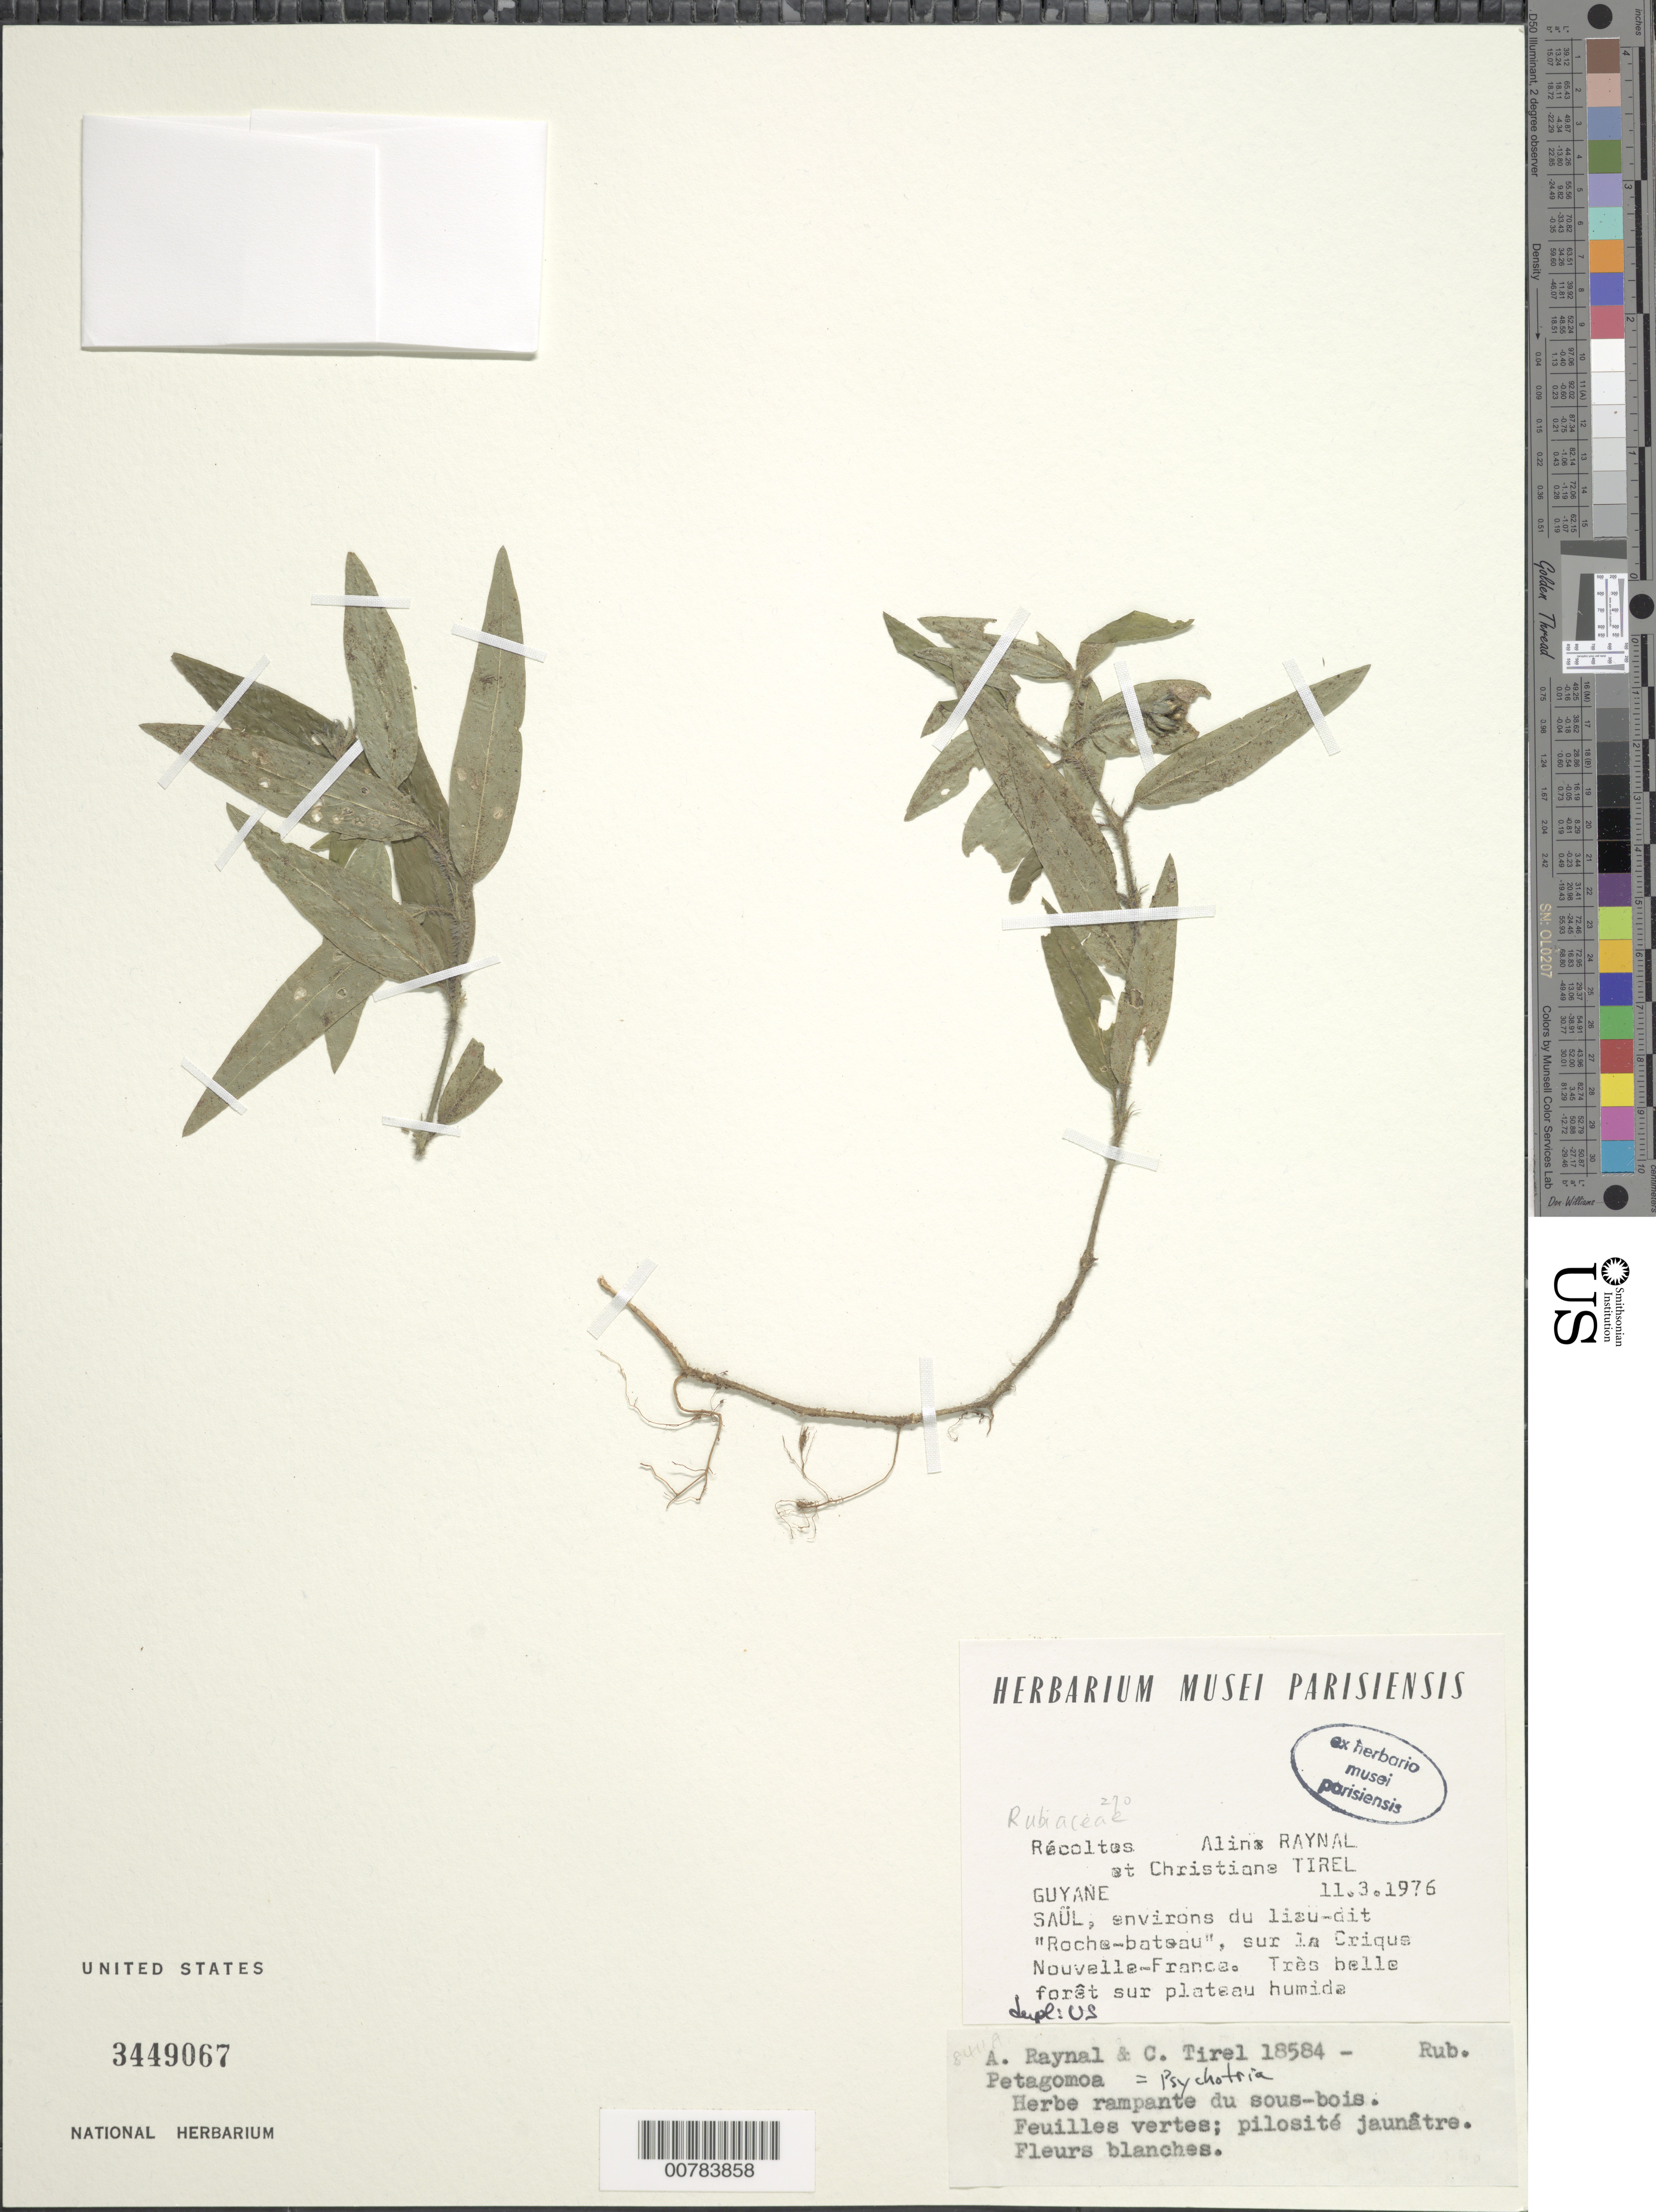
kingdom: Plantae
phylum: Tracheophyta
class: Magnoliopsida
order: Gentianales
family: Rubiaceae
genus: Petagomoa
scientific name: Petagomoa sp.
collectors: A. M. Raynal & C. Tirel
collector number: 18584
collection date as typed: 11-Mar-76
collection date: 1976-03-11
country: French Guiana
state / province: Saint-Laurent-du-Maroni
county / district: Saül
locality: Saül, environs du lisu-dit "Roche-bateau", sur la Criqua Nouvelle-France.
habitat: Très belle forêt sur plateau humida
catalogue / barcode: US 3449067